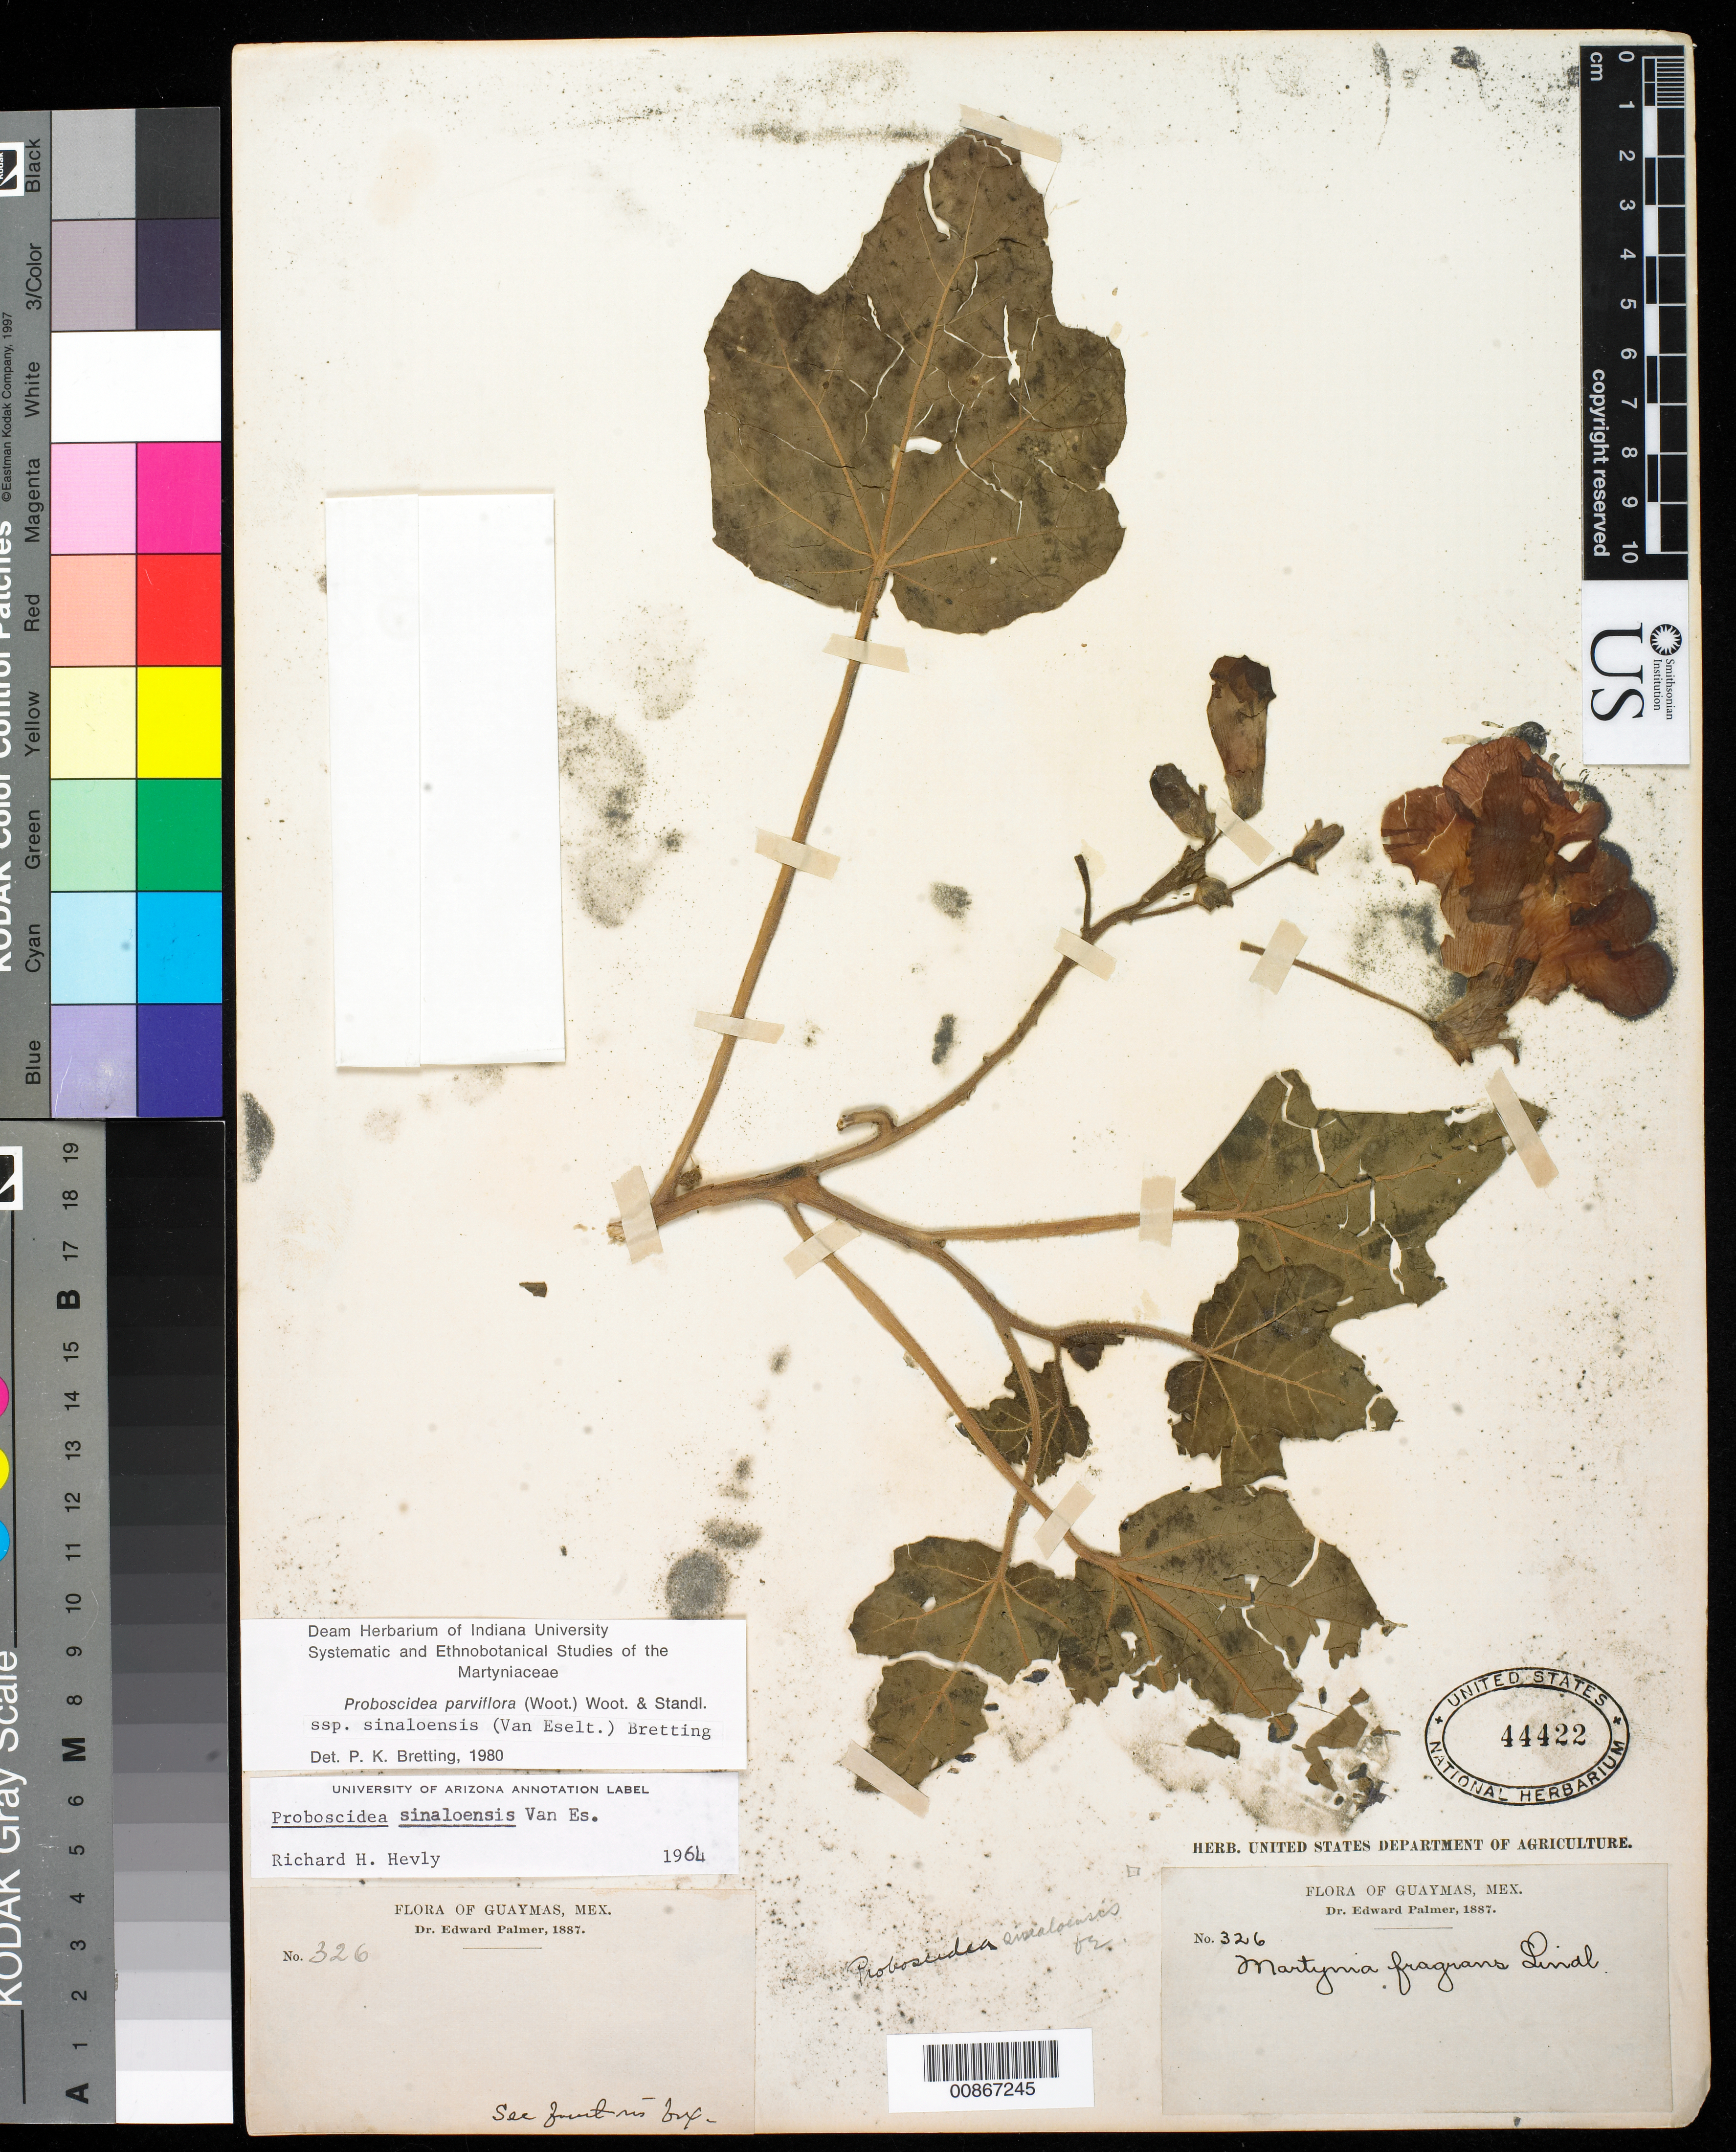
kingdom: Plantae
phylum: Tracheophyta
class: Magnoliopsida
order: Lamiales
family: Martyniaceae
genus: Proboscidea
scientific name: Proboscidea parviflora subsp. sinaloensis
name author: (Wooton) Wooton & Standl.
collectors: E. Palmer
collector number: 326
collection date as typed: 1887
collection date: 1887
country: Mexico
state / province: Sonora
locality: Guaymas, Sonora.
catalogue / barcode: US 44422